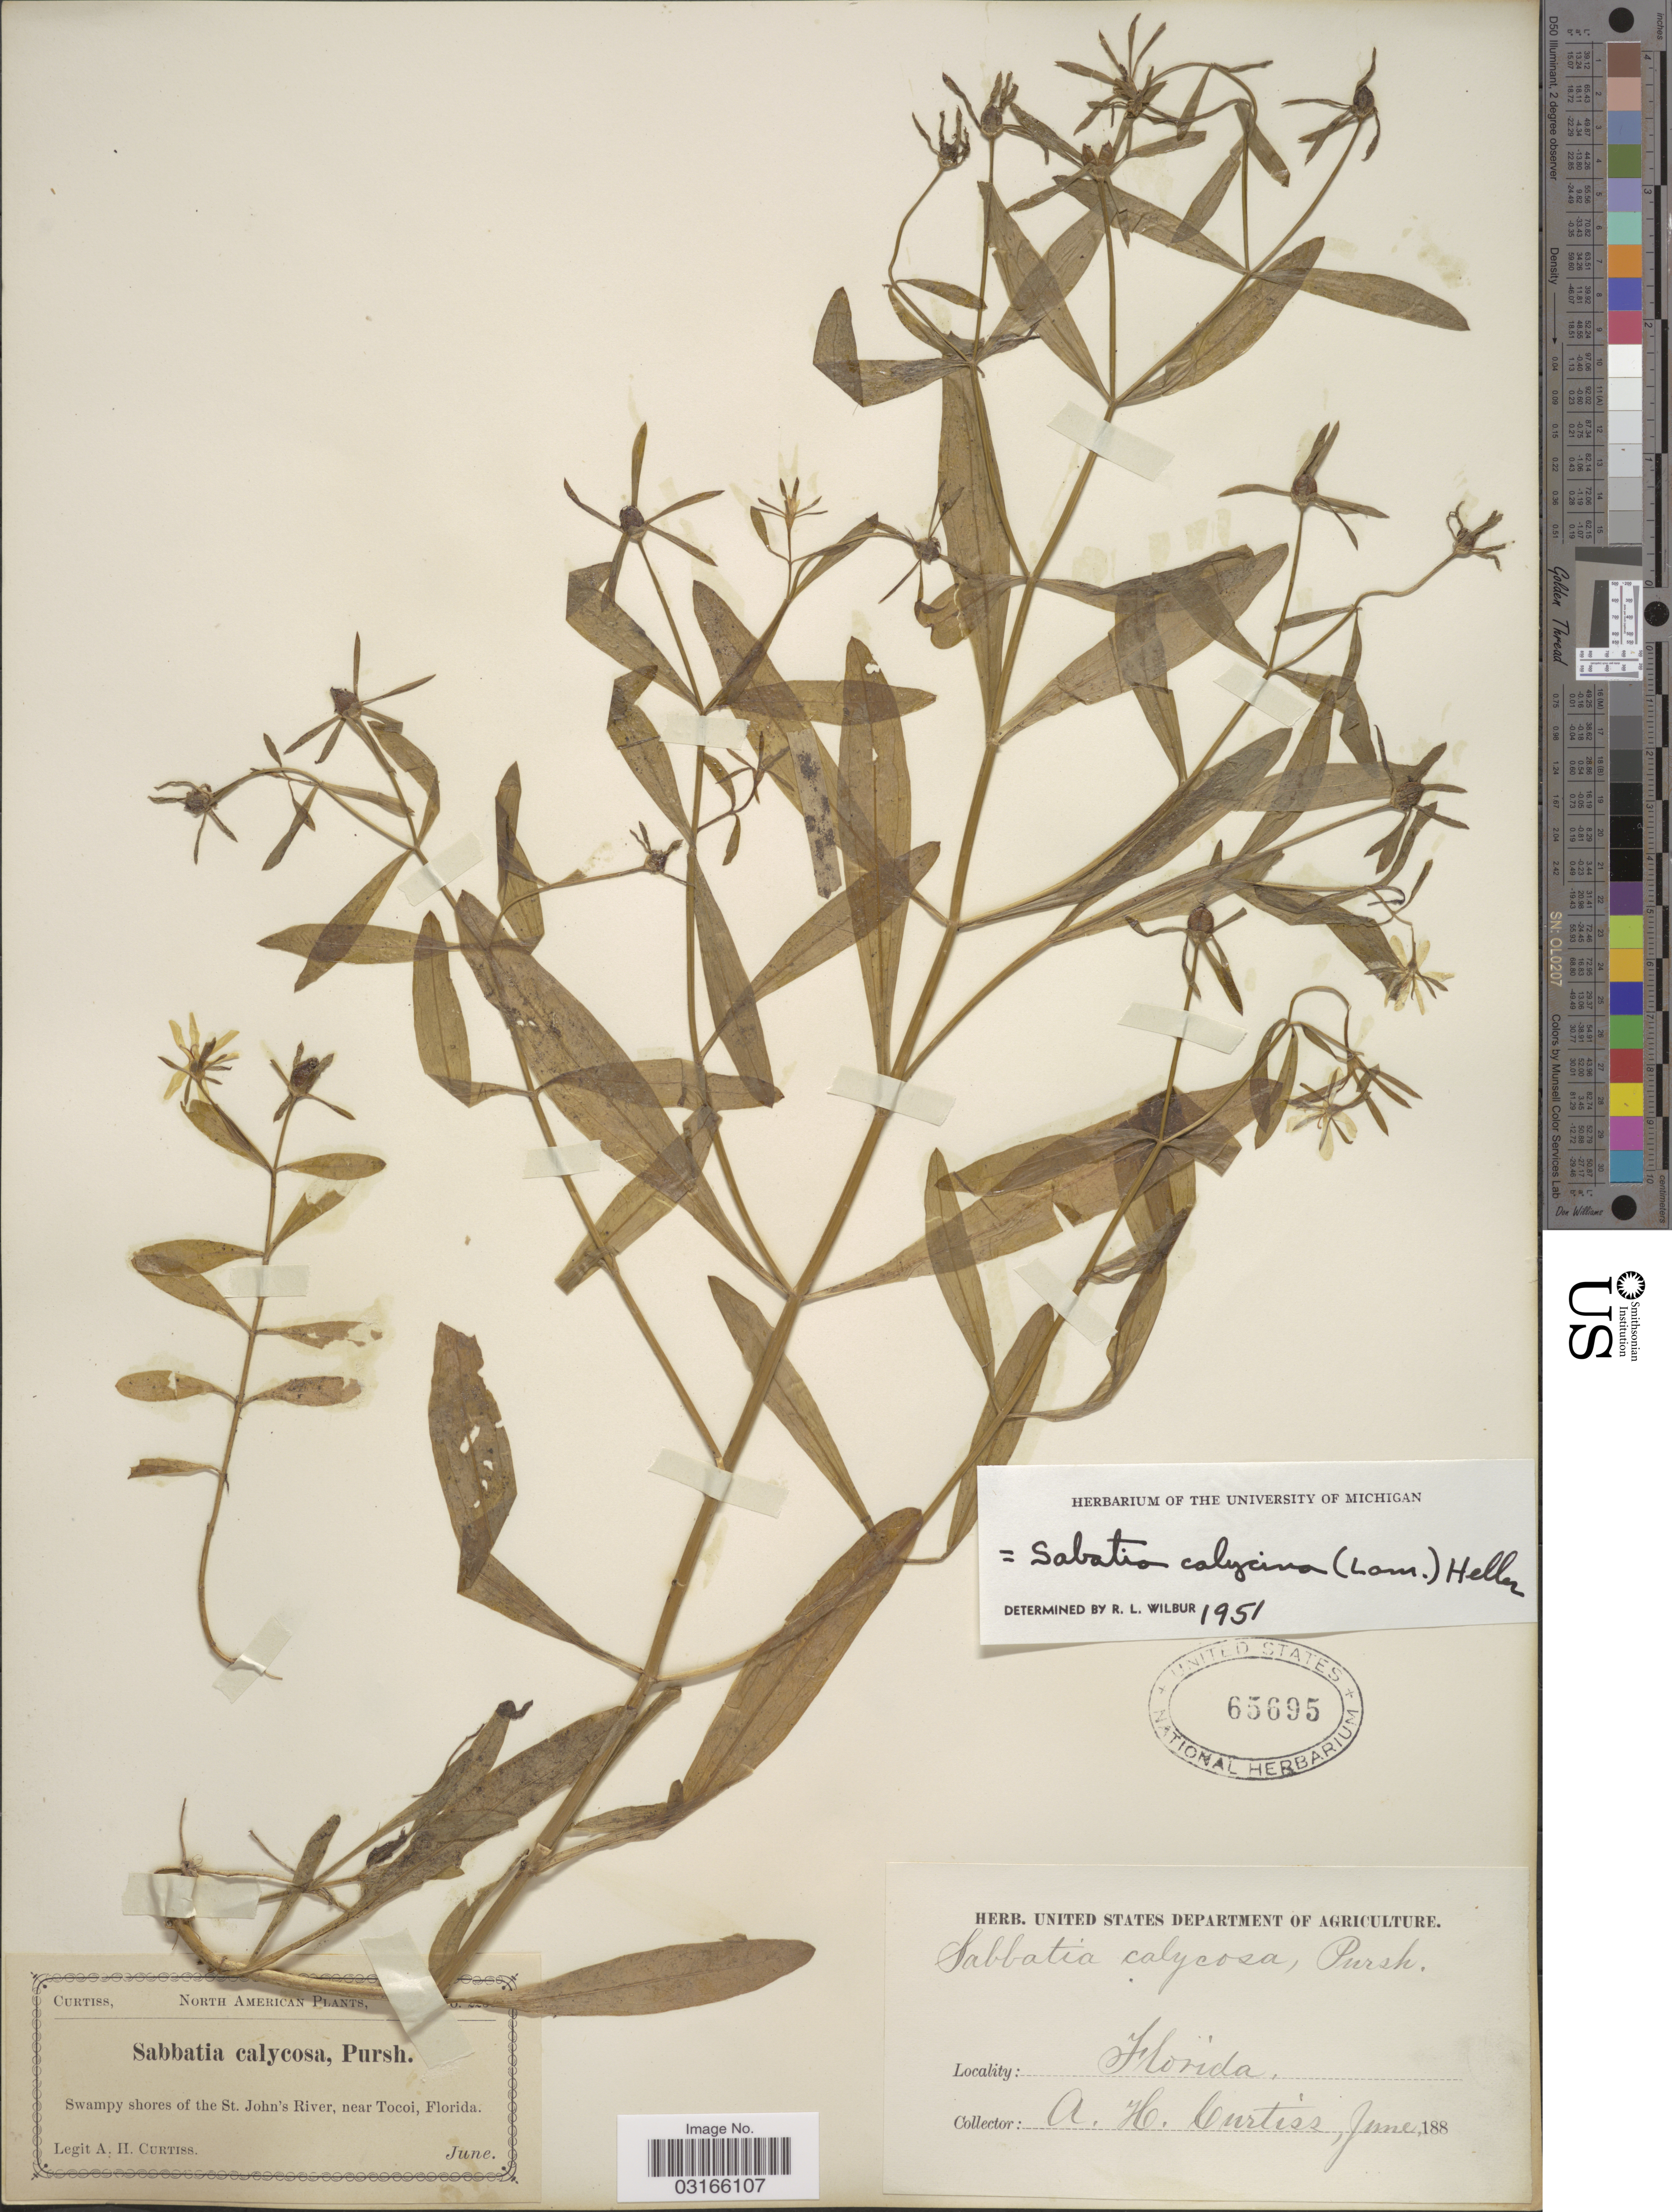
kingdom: Plantae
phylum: Tracheophyta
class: Magnoliopsida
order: Gentianales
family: Gentianaceae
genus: Sabatia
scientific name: Sabatia calycina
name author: (Lam.) A. Heller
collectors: A. H. Curtiss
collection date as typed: June 188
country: United States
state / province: Florida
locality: Swampy shores of the St. John's River, near Tocoi.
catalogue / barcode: US 65695